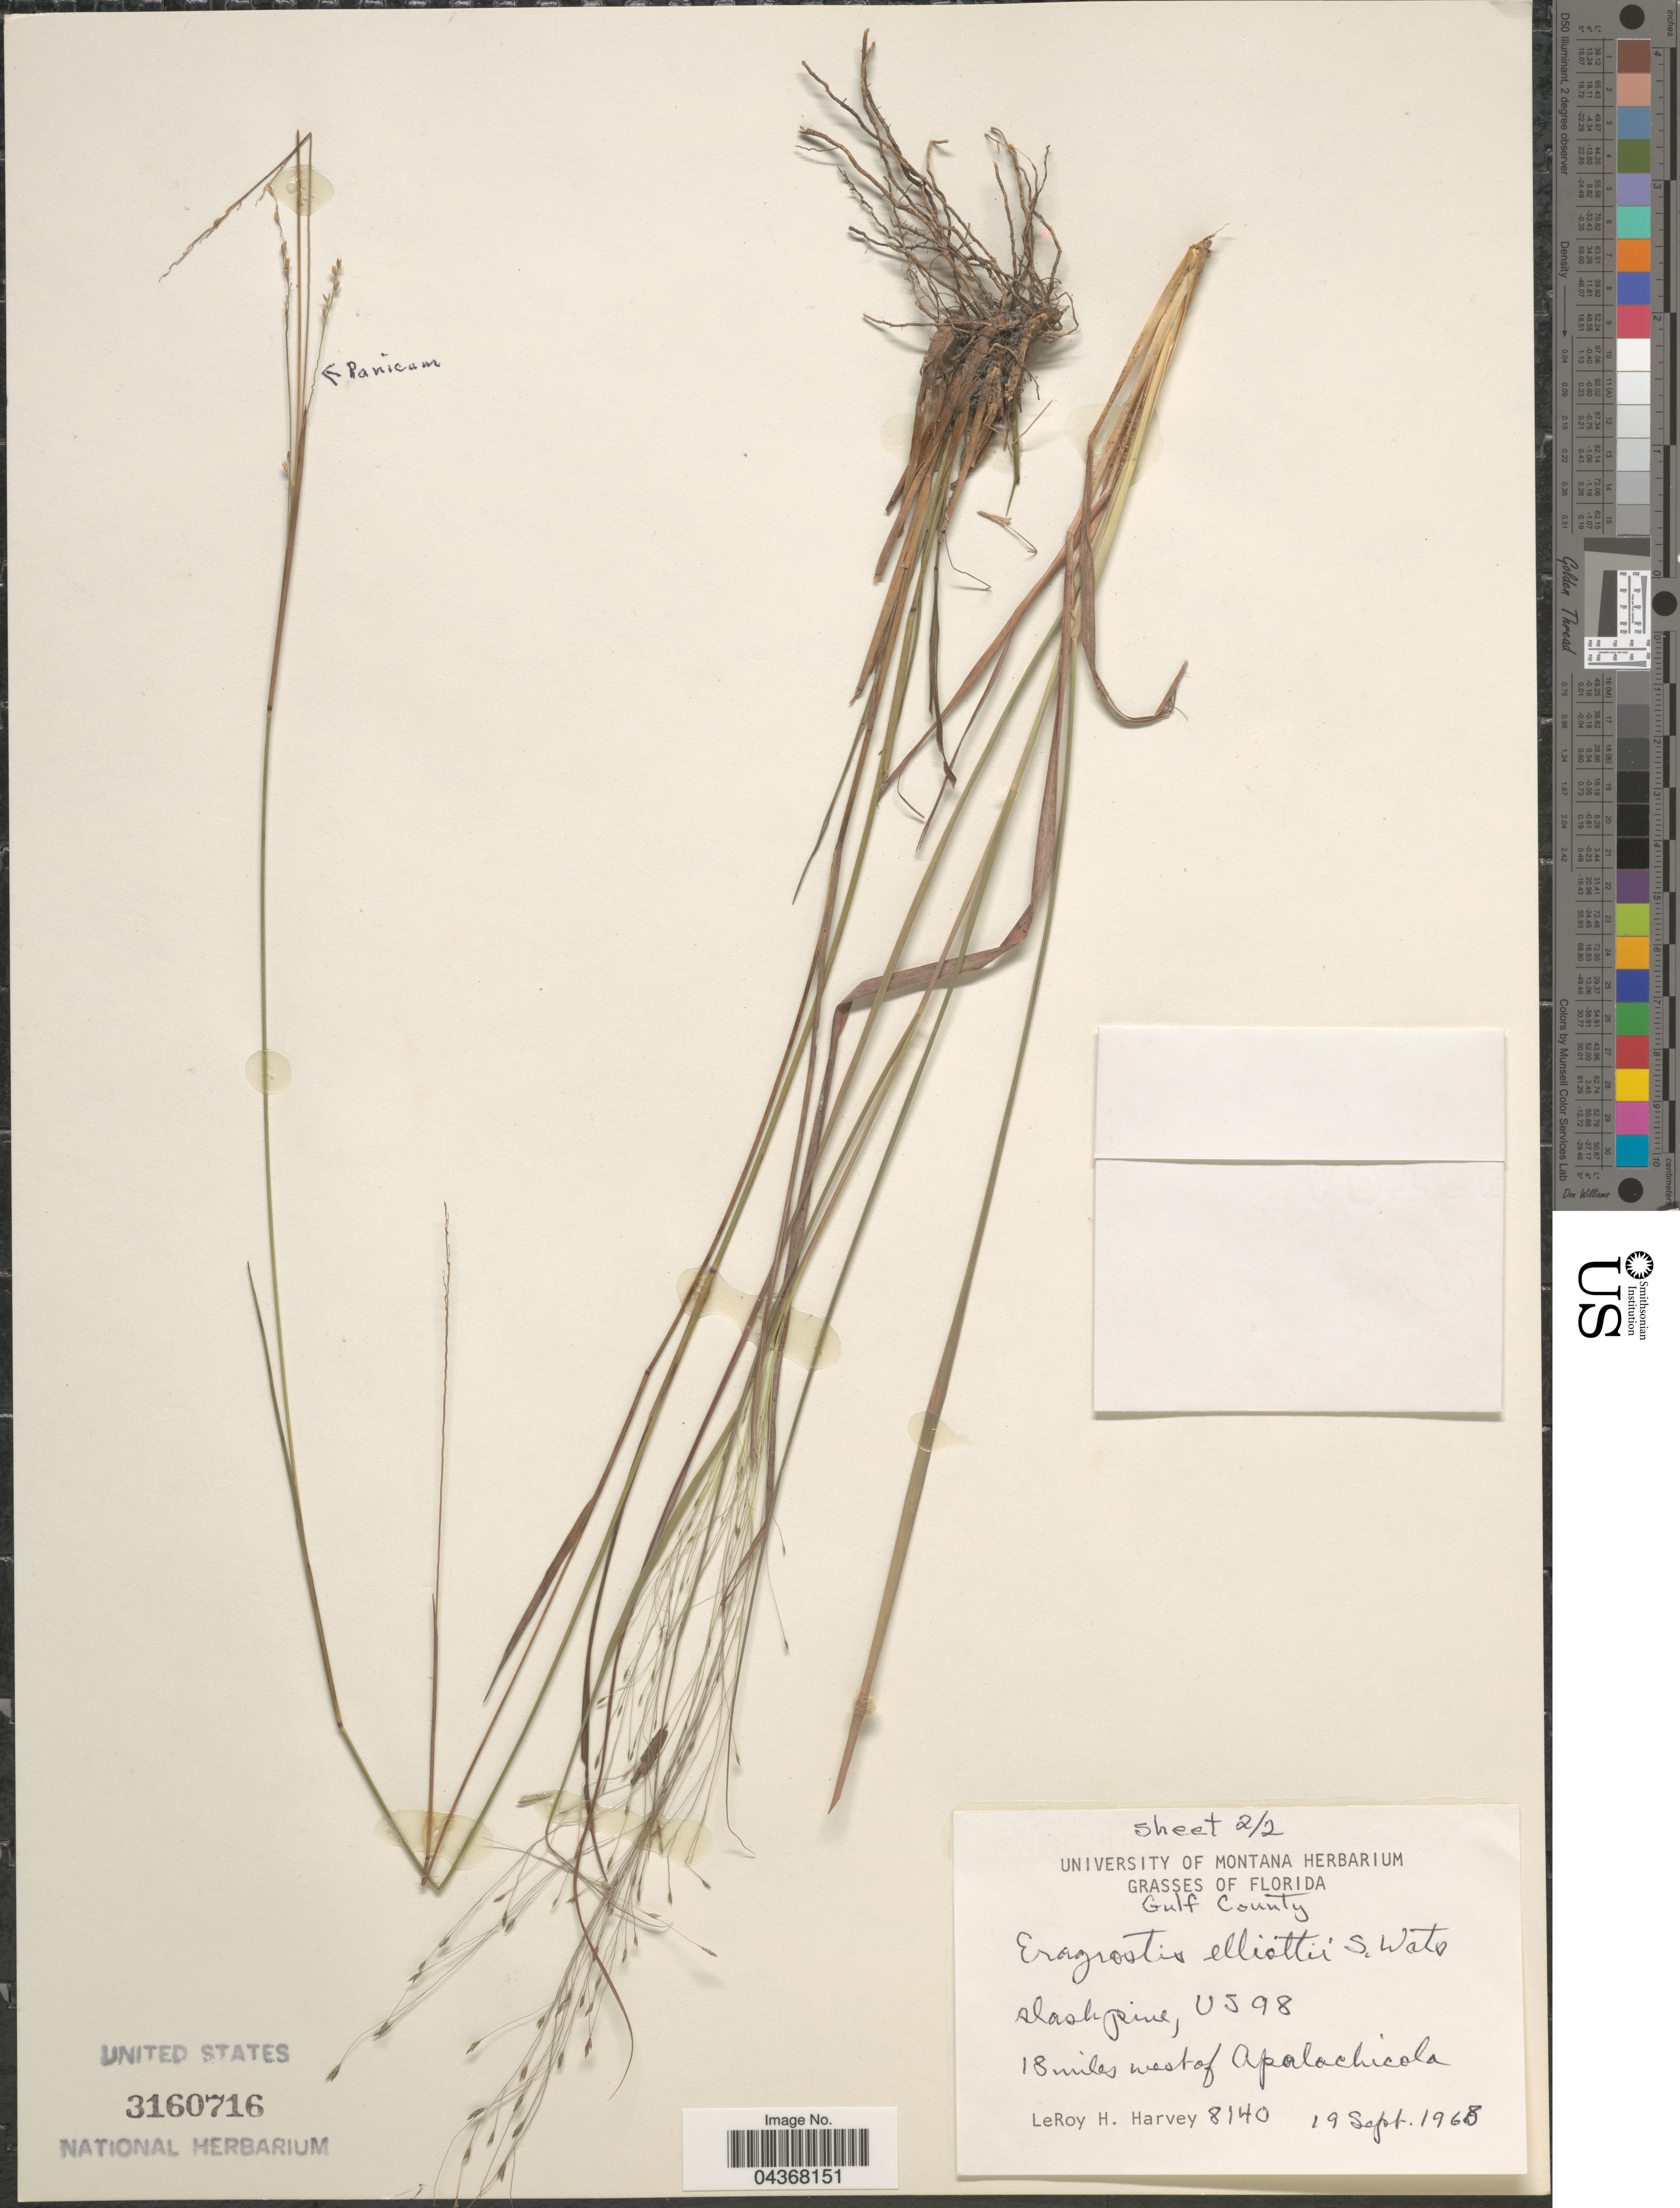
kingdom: Plantae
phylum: Tracheophyta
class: Liliopsida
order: Poales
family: Poaceae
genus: Eragrostis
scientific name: Eragrostis elliottii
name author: S. Watson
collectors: L. H. Harvey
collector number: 8140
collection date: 1968-09-19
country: United States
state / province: Florida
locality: Gulf County. Slash pine, US 98. 18 miles west of Apalachicola.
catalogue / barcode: US 3160716